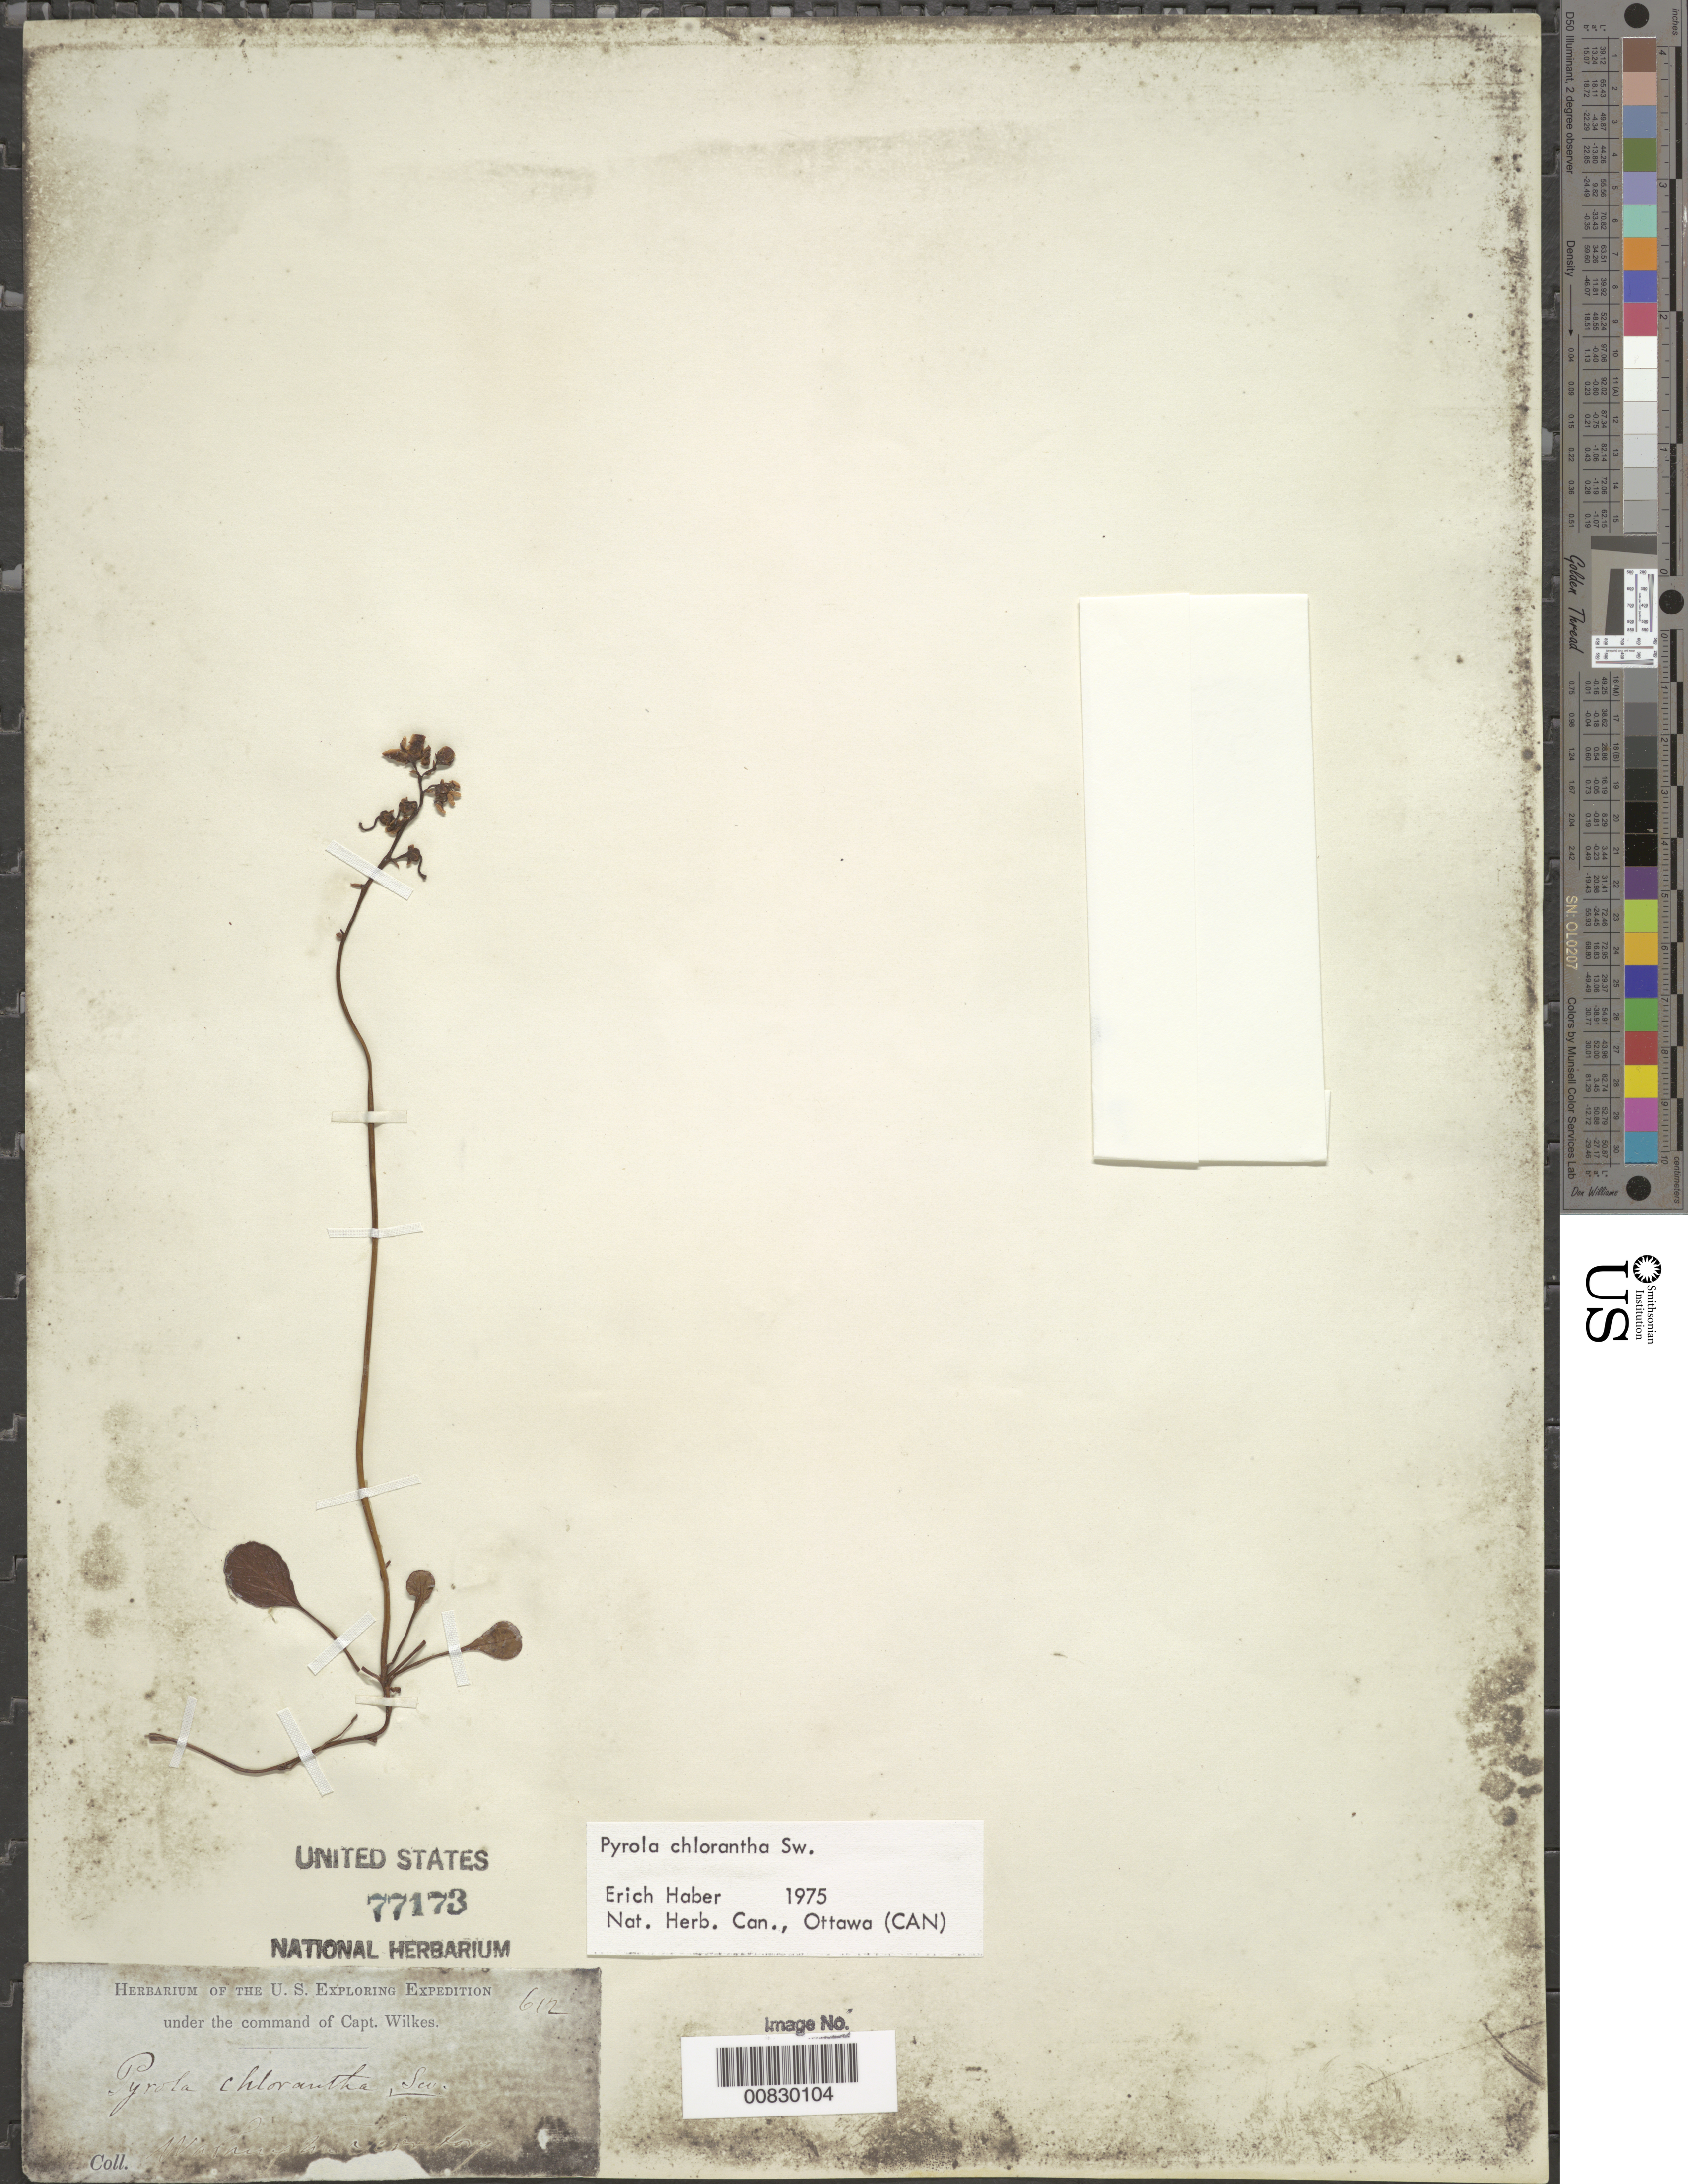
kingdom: Plantae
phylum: Tracheophyta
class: Magnoliopsida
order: Ericales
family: Ericaceae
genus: Pyrola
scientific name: Pyrola chlorantha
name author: Schweigg.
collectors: Wilkes Explor. Exped.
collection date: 1838/1842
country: United States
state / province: Washington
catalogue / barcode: US 77173